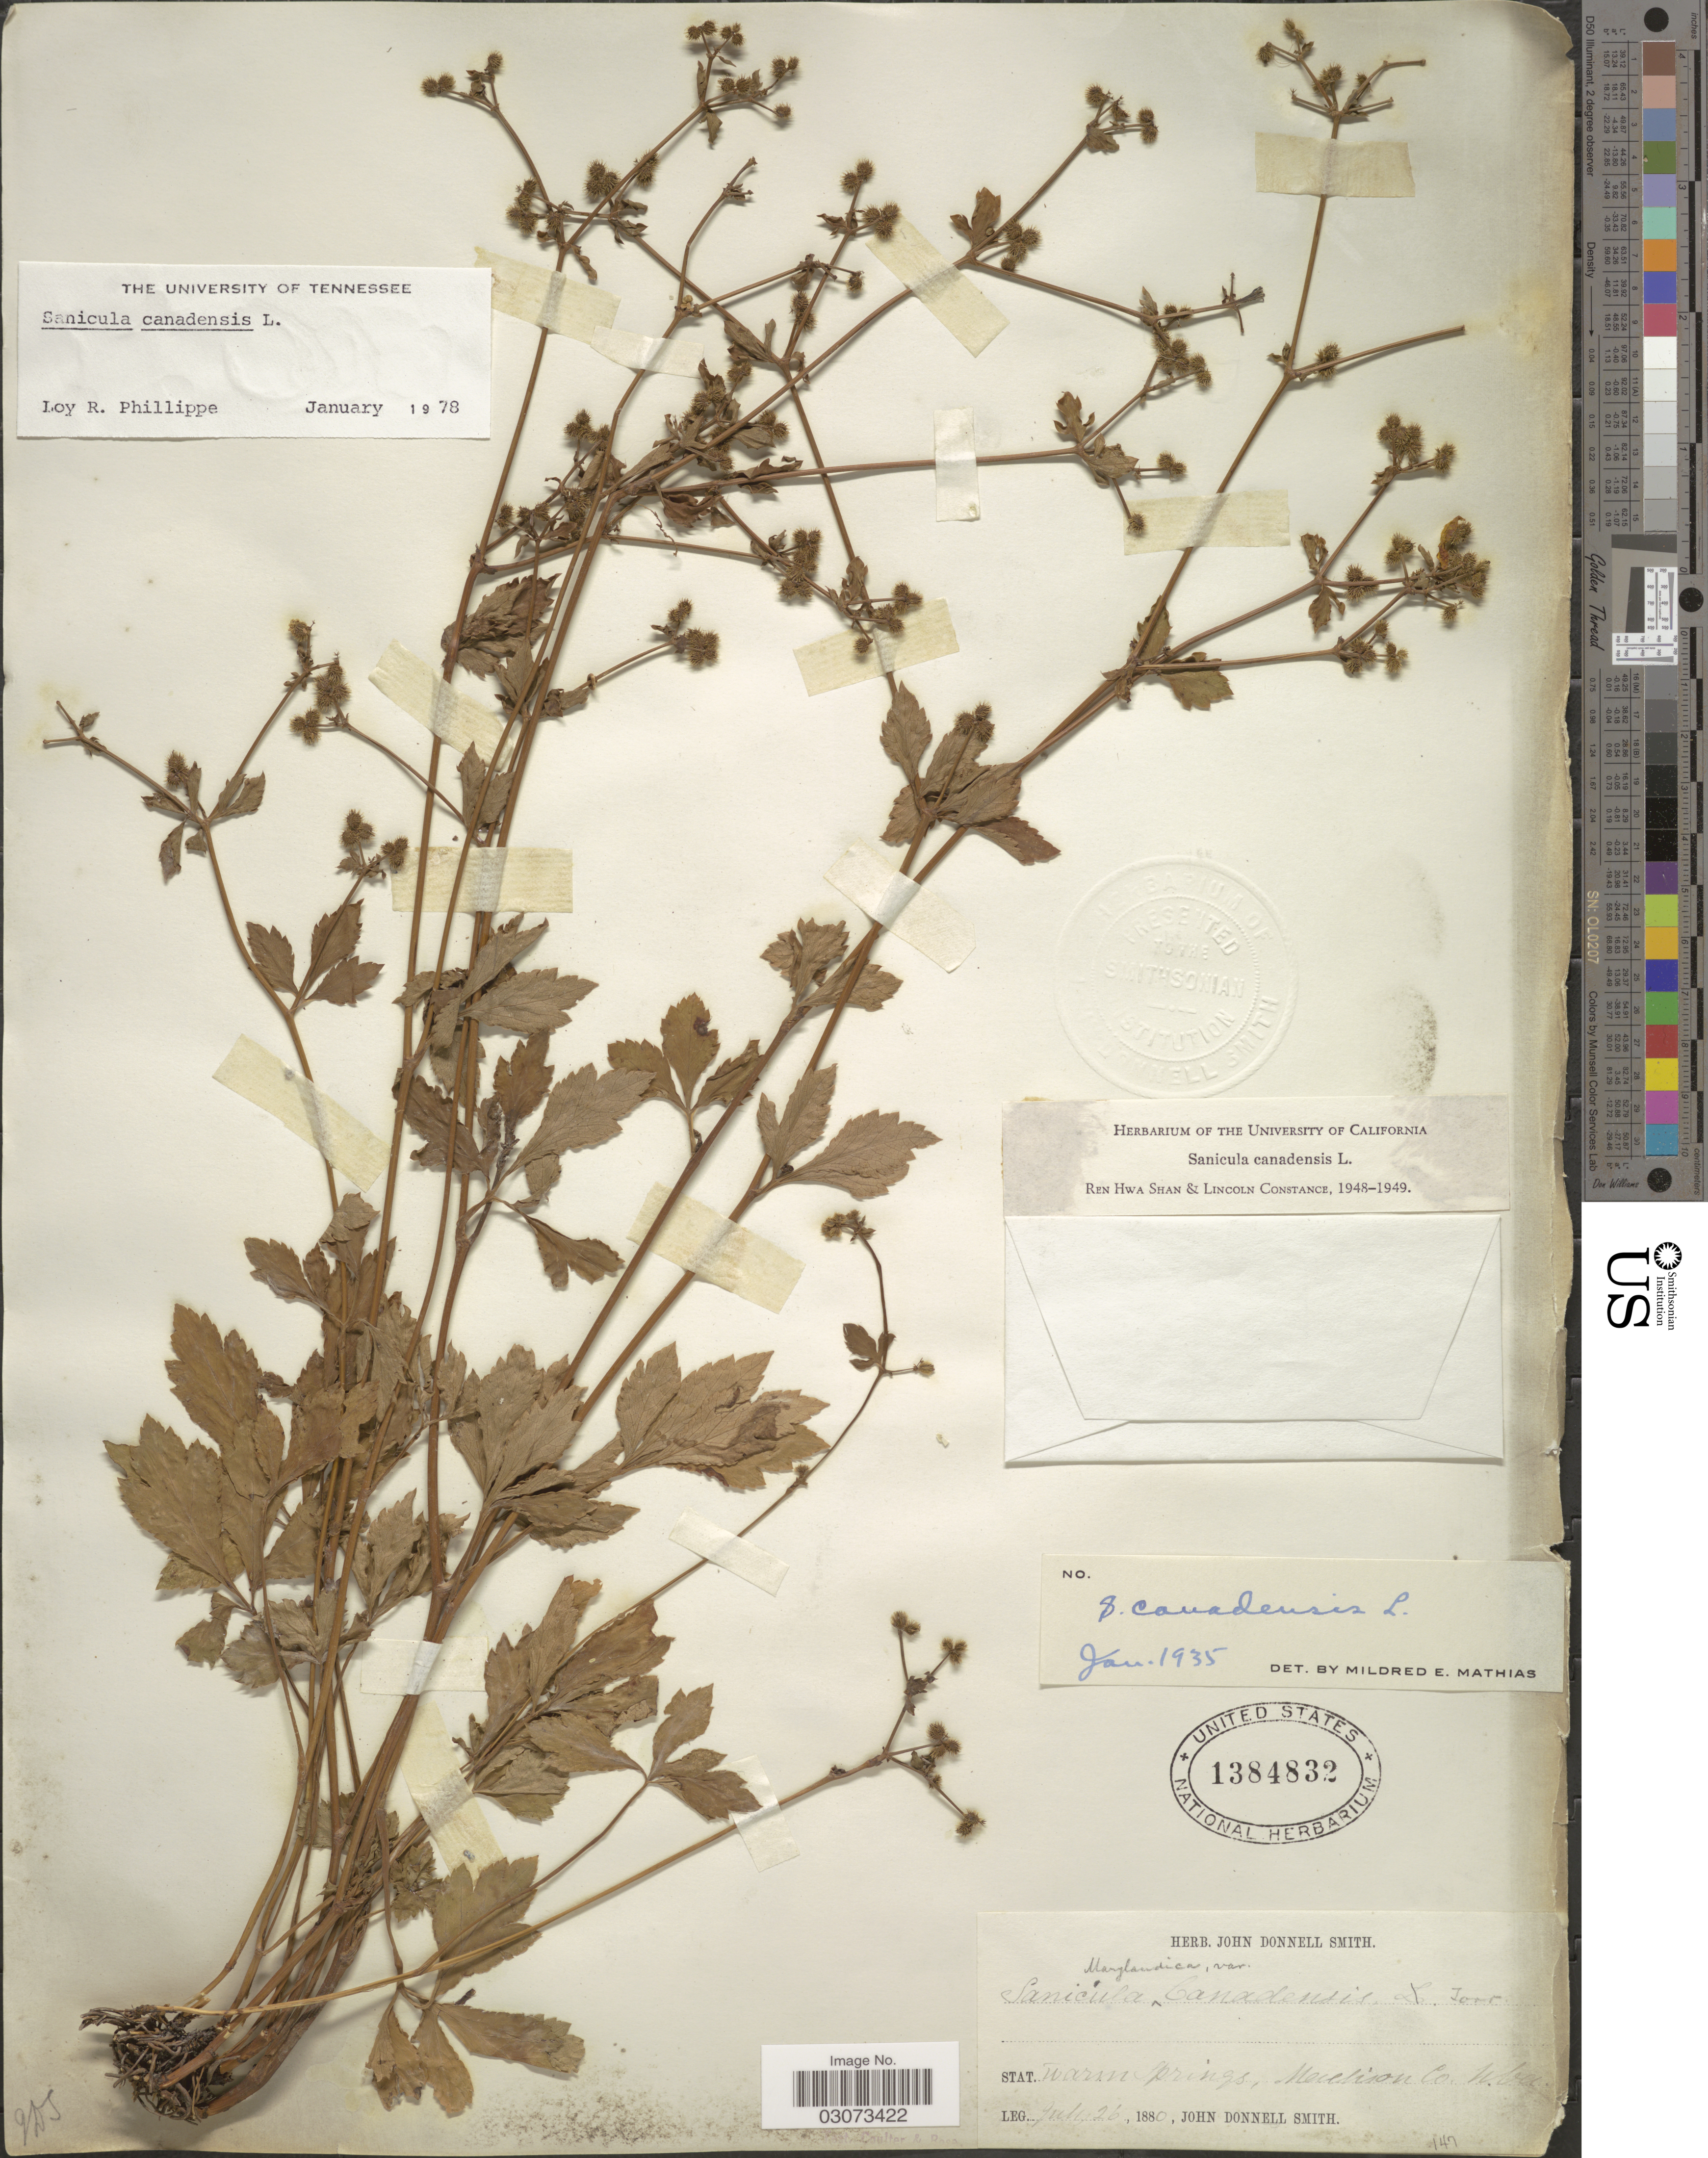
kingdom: Plantae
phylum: Tracheophyta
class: Magnoliopsida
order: Apiales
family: Apiaceae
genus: Sanicula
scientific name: Sanicula canadensis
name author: L.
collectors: J. Donnell Smith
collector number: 147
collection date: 1880-07-26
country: United States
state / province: West Virginia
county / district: Bath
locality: Warm Springs, Madison Co.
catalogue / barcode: US 1384832